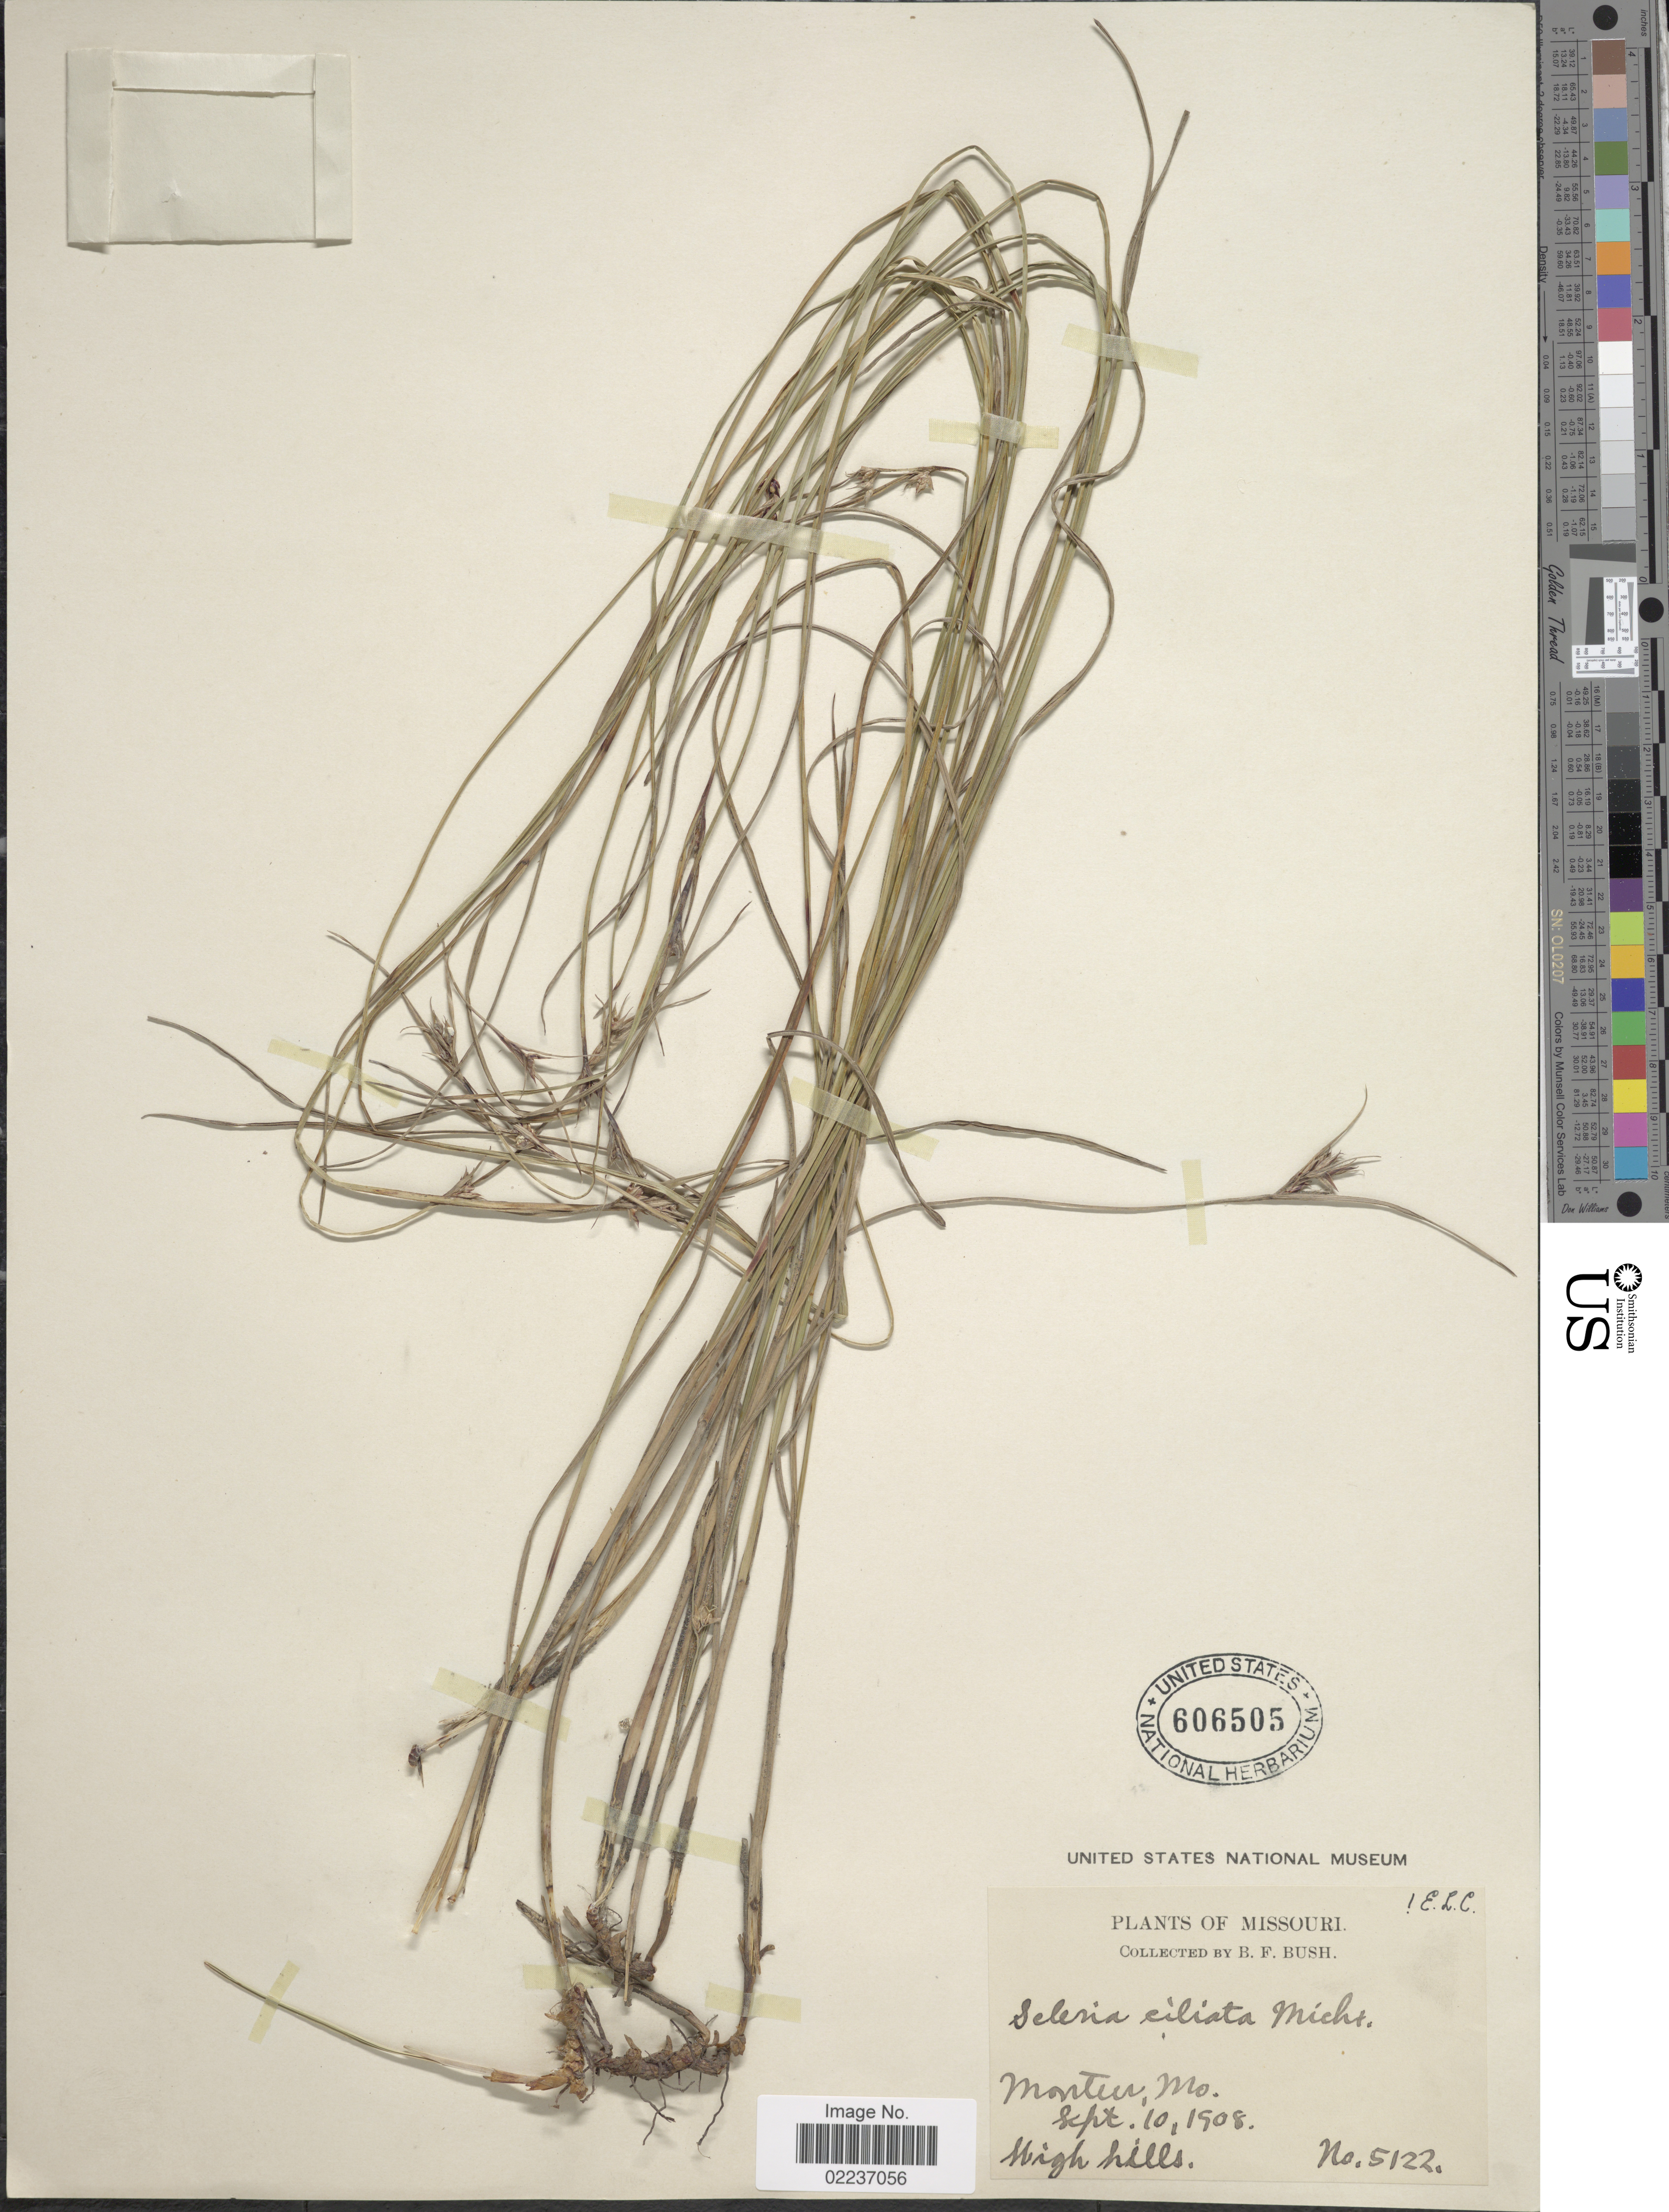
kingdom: Plantae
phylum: Tracheophyta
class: Liliopsida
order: Poales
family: Cyperaceae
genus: Scleria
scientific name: Scleria ciliata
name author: Michx.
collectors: B. F. Bush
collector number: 5122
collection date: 1908-09-10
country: United States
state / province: Missouri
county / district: Shannon County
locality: Montier, high hills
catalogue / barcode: US 606505